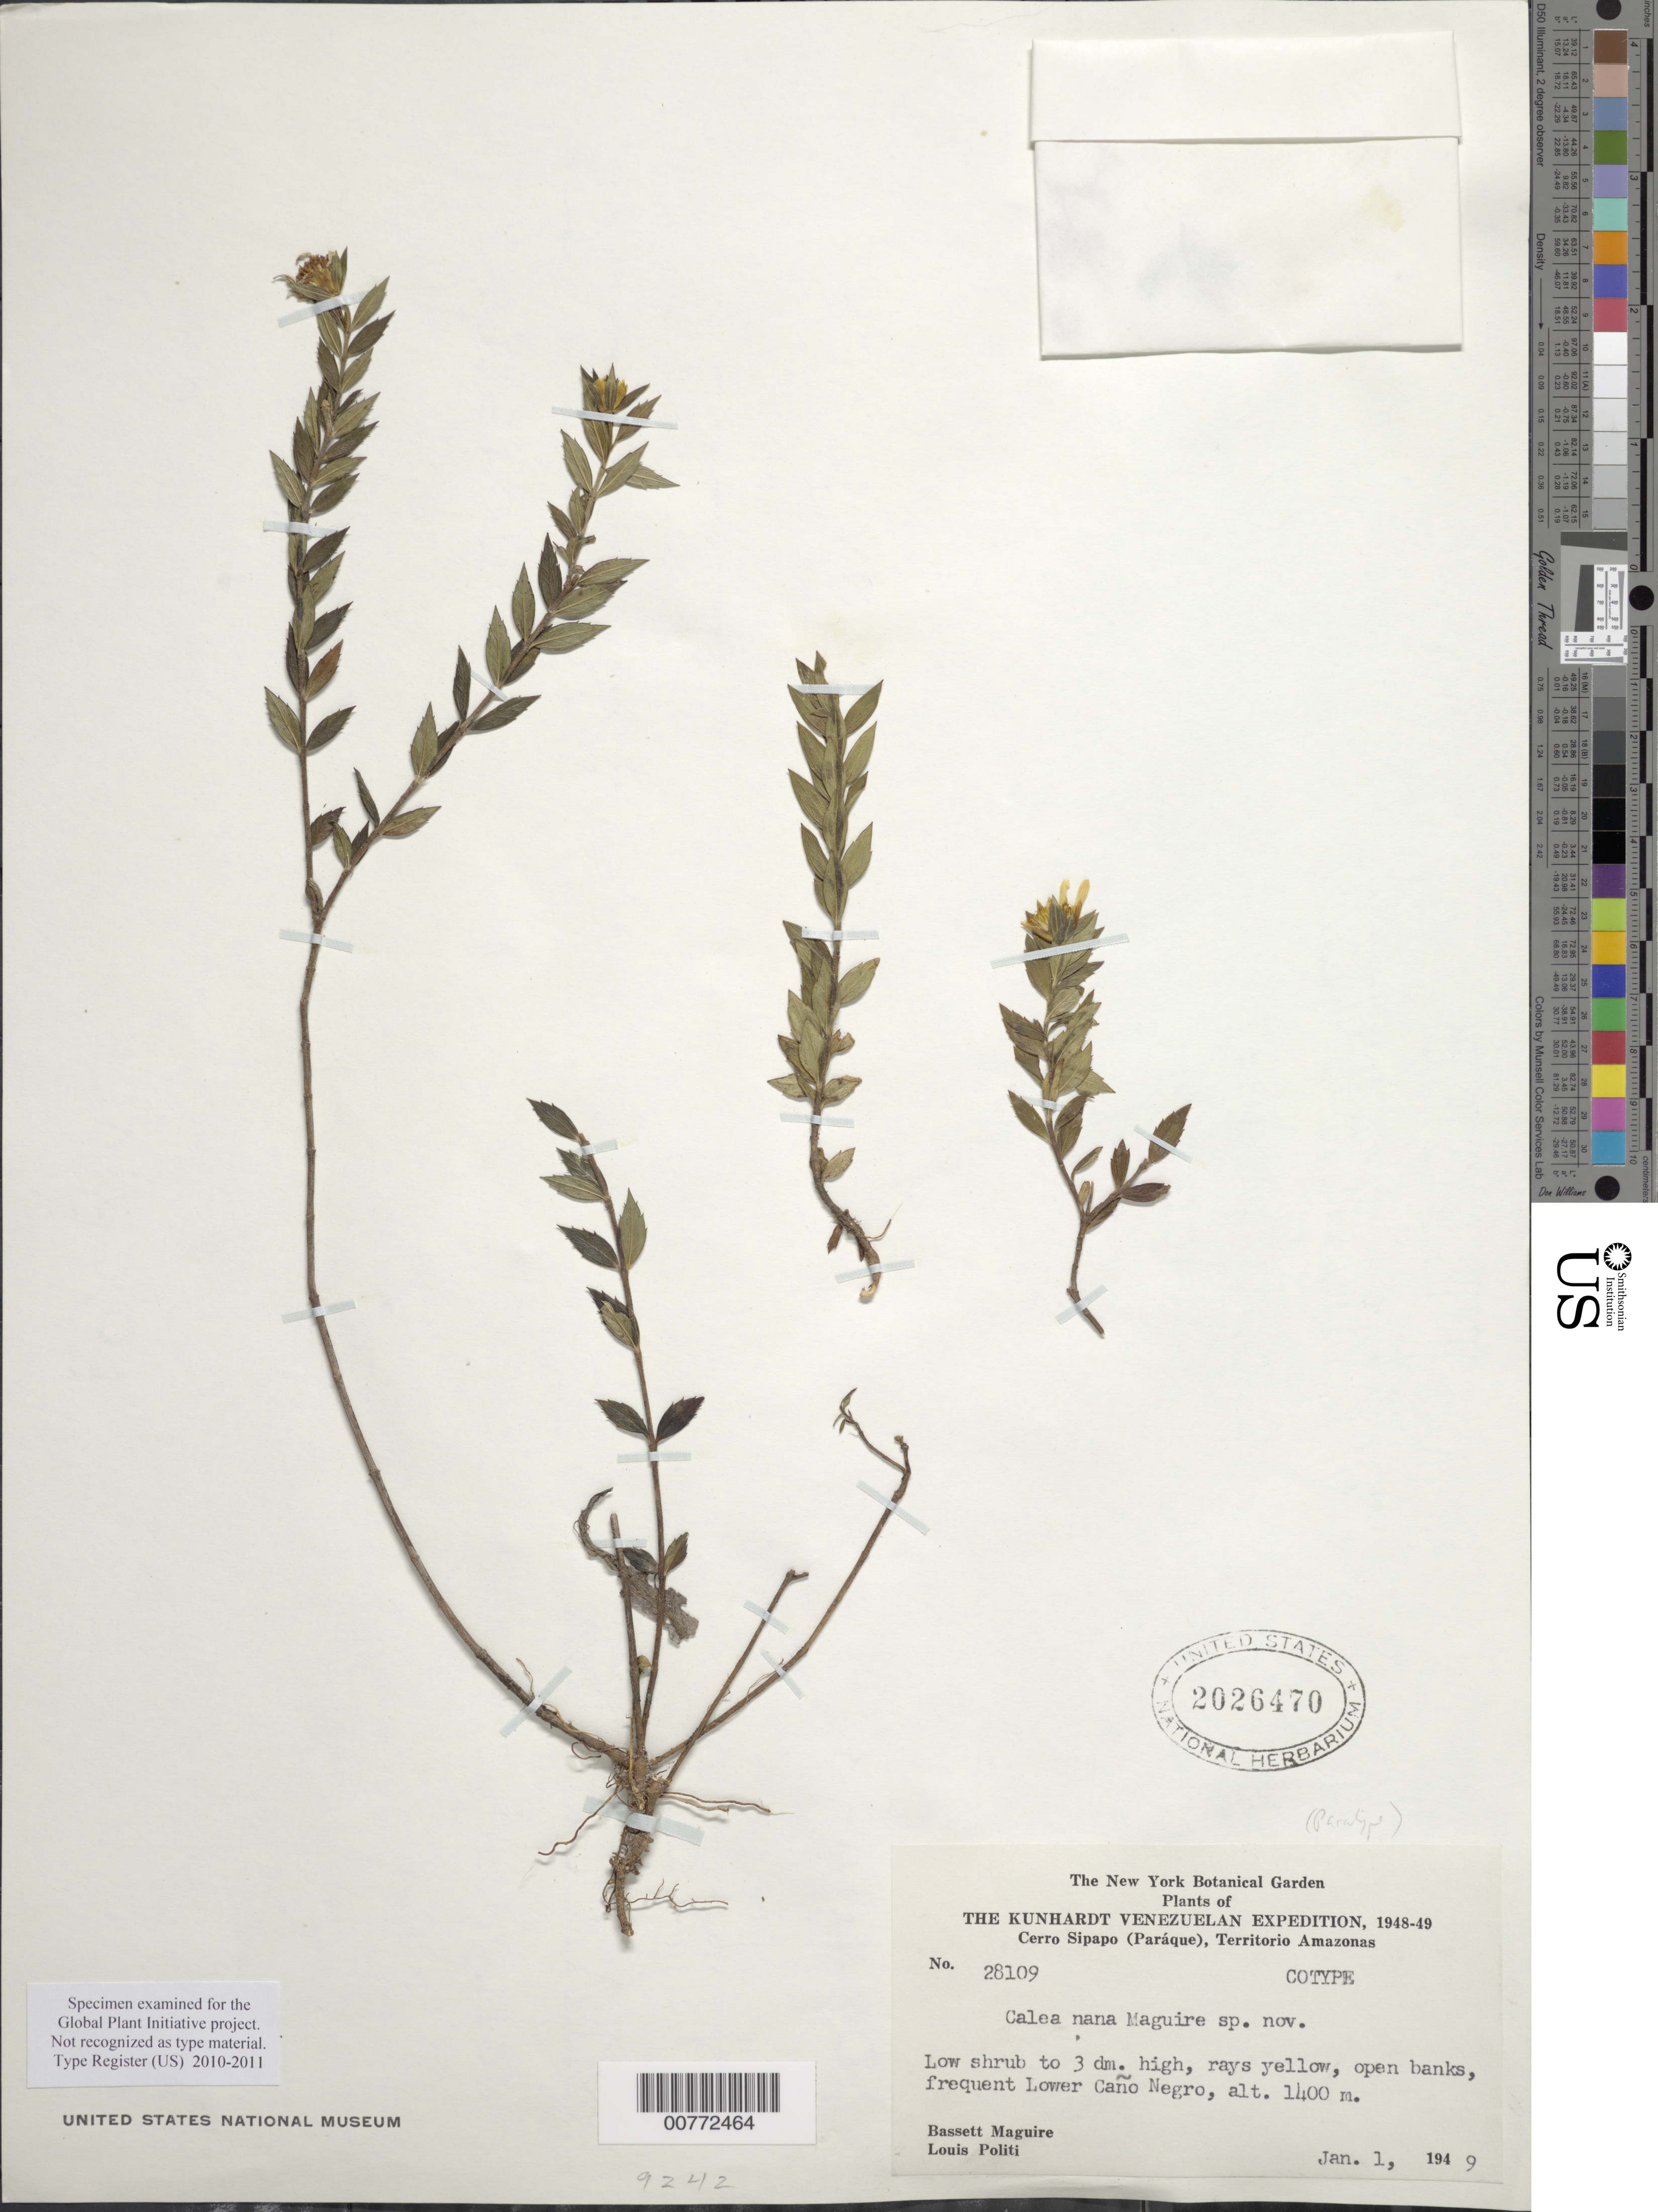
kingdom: Plantae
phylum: Tracheophyta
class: Magnoliopsida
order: Asterales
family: Asteraceae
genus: Calea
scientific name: Calea nana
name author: Maguire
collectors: B. Maguire & L. Politi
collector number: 28109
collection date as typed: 3-Jan-49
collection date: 1949-01-03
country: Venezuela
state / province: Amazonas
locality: Cerro Sipapo (Paráque), Lower Caño Negro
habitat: Open banks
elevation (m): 1400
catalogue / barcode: US 2026470